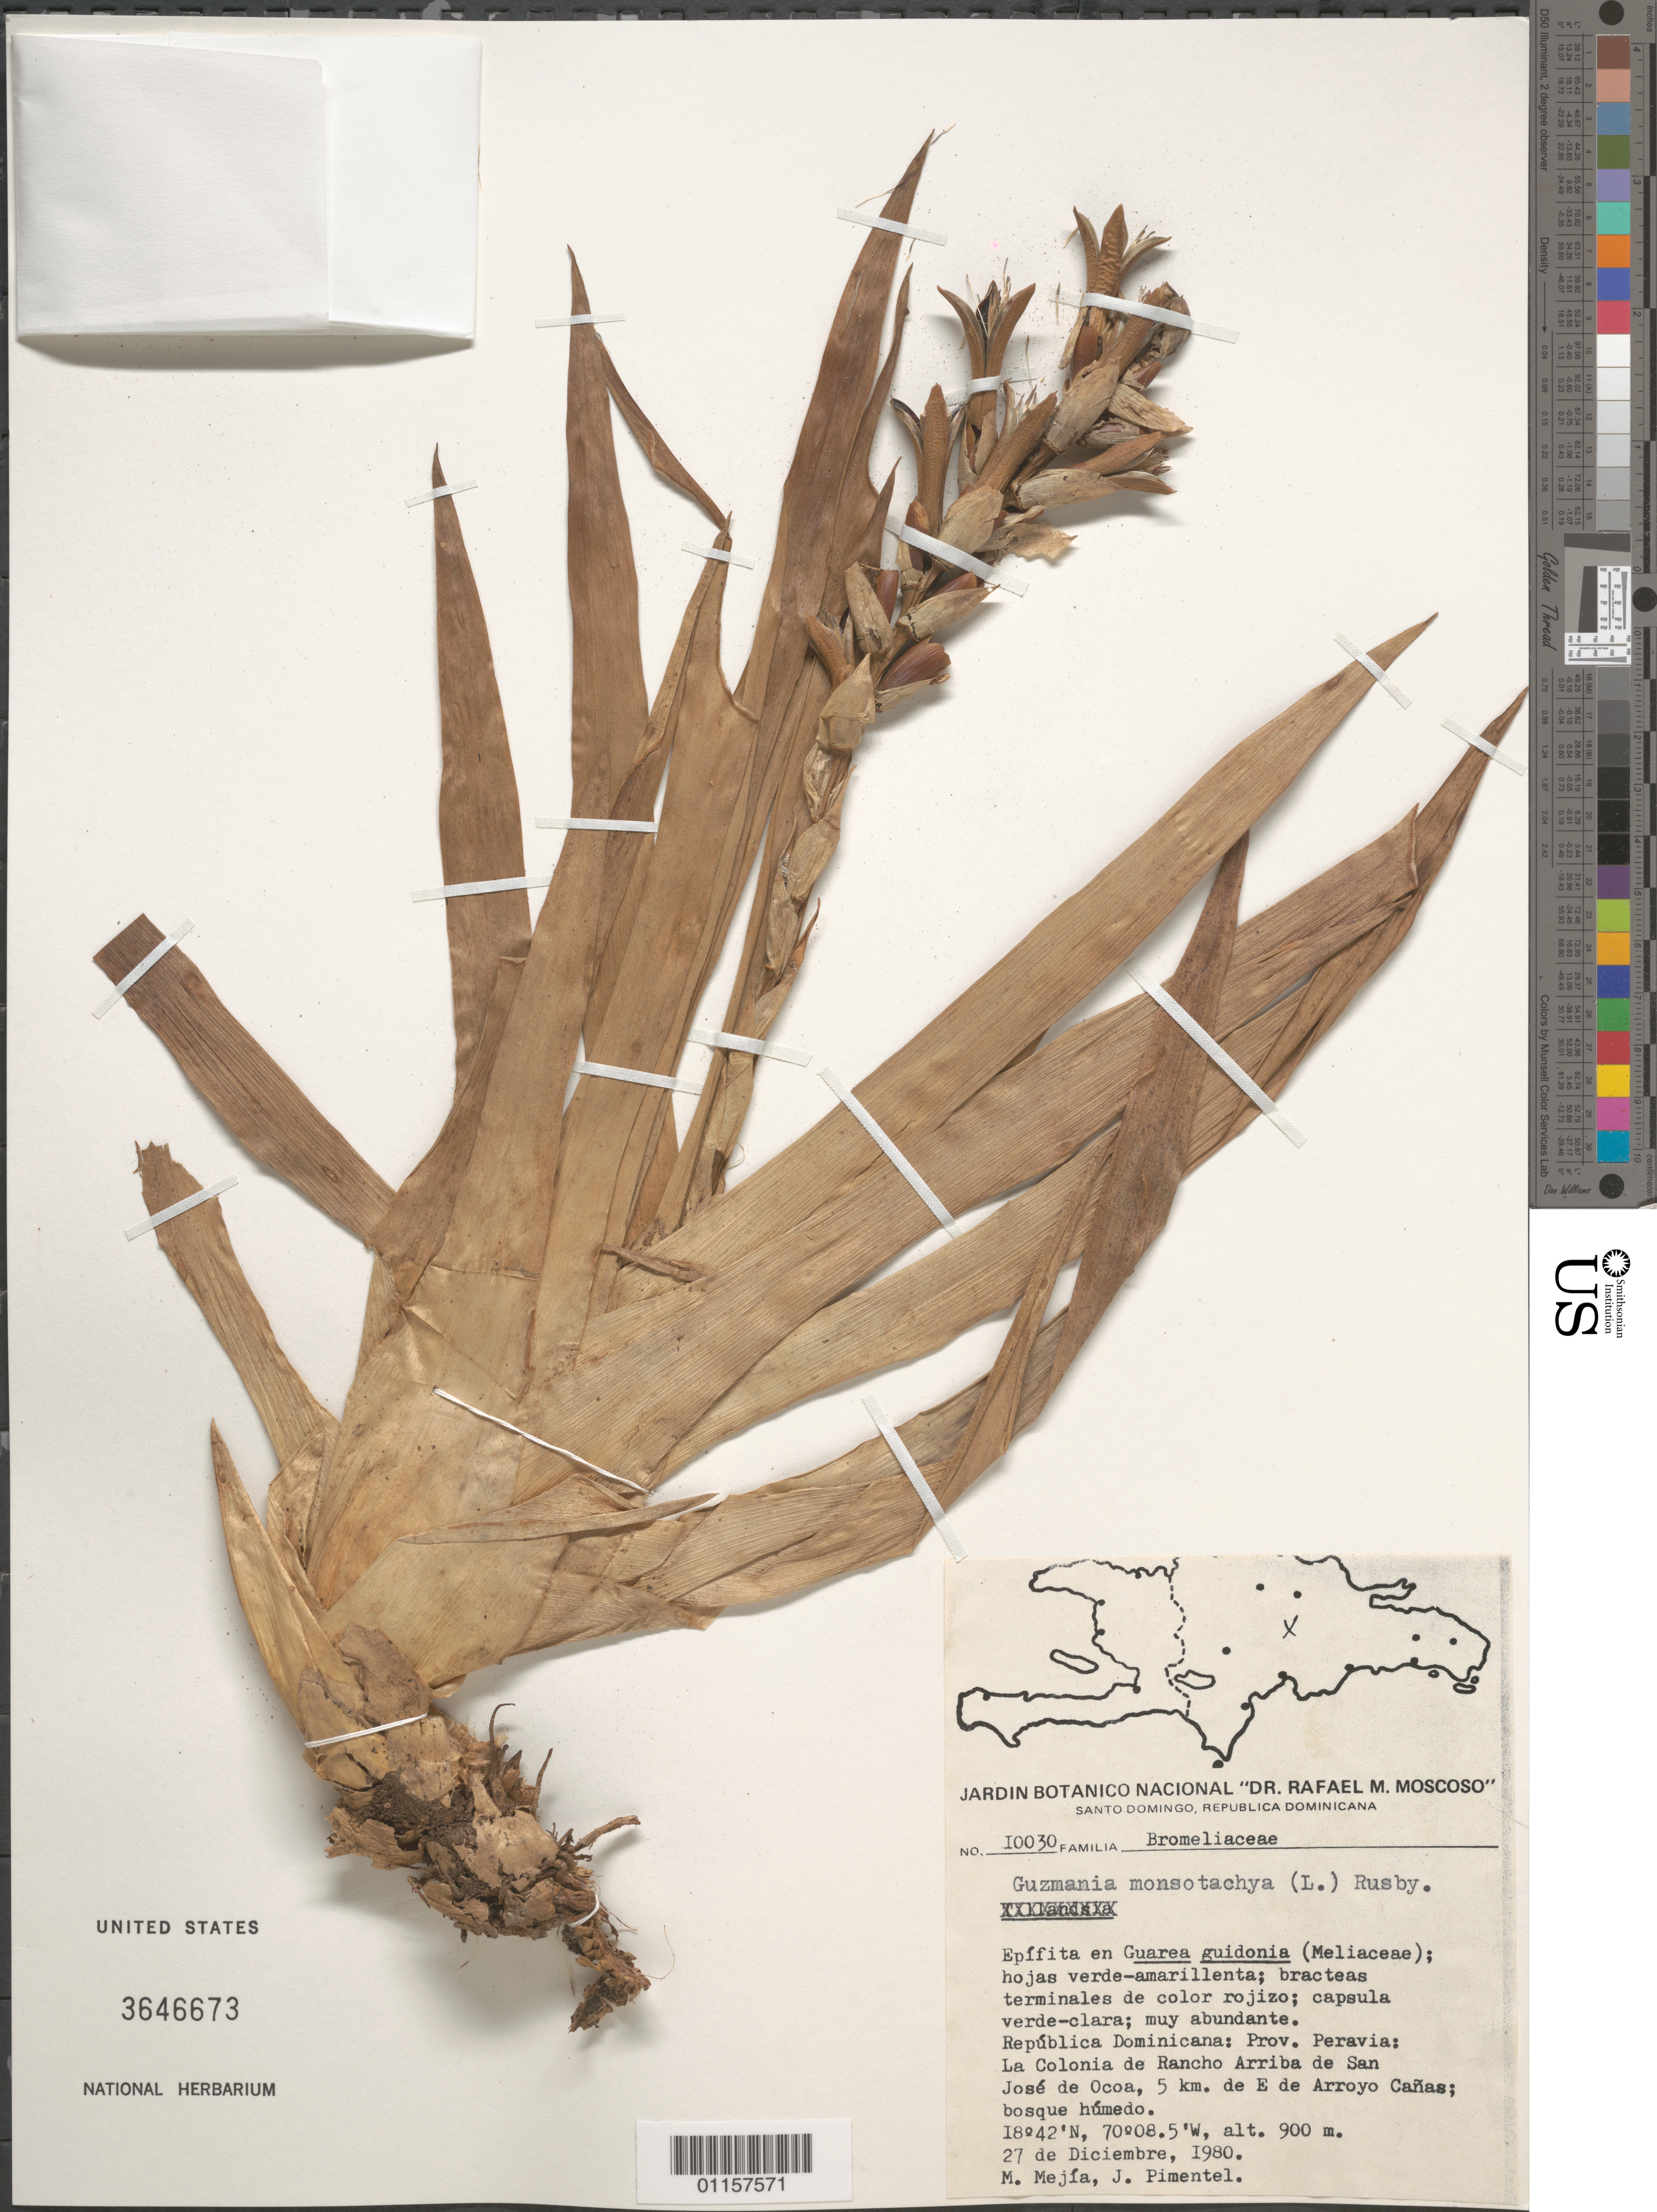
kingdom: Plantae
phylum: Tracheophyta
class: Liliopsida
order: Poales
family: Bromeliaceae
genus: Guzmania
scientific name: Guzmania monostachia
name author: (L.) Rusby ex Mez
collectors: M. Mejia & J. Pimental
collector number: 10030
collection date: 1980-12-27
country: Dominican Republic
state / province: Peravia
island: Hispaniola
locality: La Colonia cerca de Rancho Arriba de San José de Ocoa, 5 km de E de Arroyo Cañas.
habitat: Bosque húmedo.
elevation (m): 900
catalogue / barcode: US 3646673